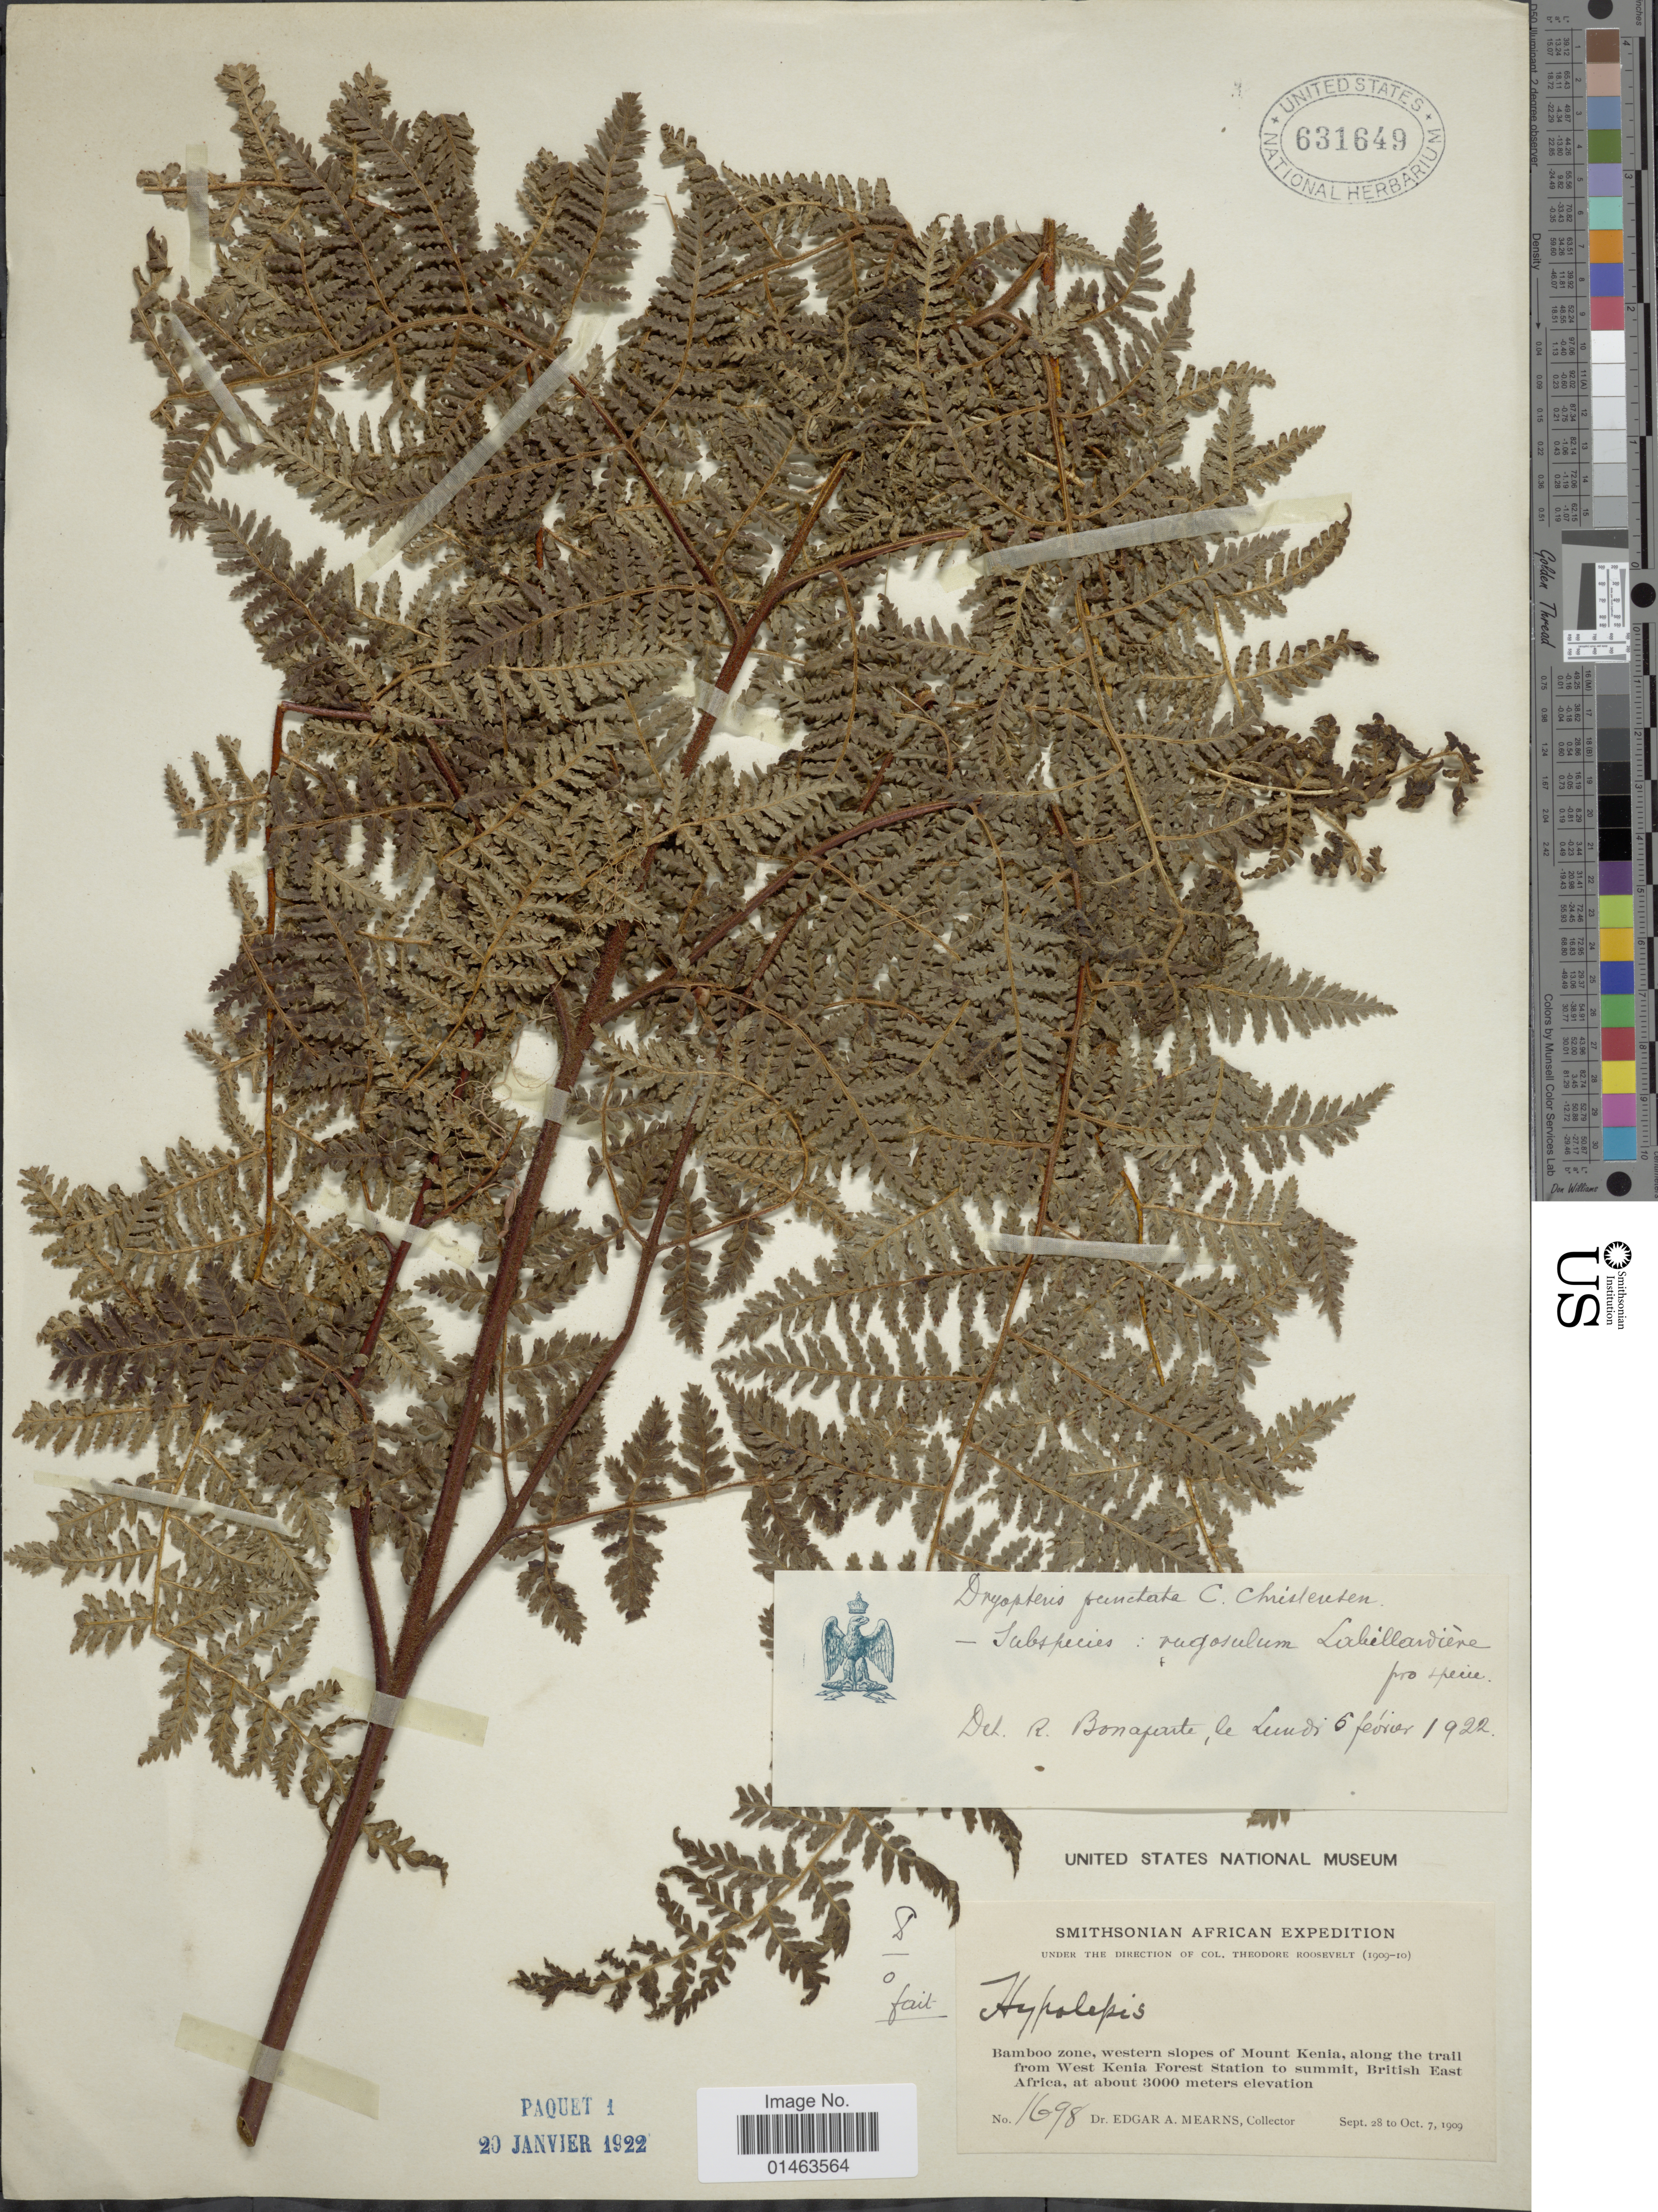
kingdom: Plantae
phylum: Tracheophyta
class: Polypodiopsida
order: Polypodiales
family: Dennstaedtiaceae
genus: Hypolepis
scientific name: Hypolepis rugosula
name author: (Labill.) J. Sm.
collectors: E. A. Mearns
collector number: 1698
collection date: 1909-09-28/1909-10-07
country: Kenya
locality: Bamboo zone, western slopes of Mount Kenia, along the trail from West Kenia Forest Station to summit., Britisch easr Africa.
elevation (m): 3000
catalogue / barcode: US 631649